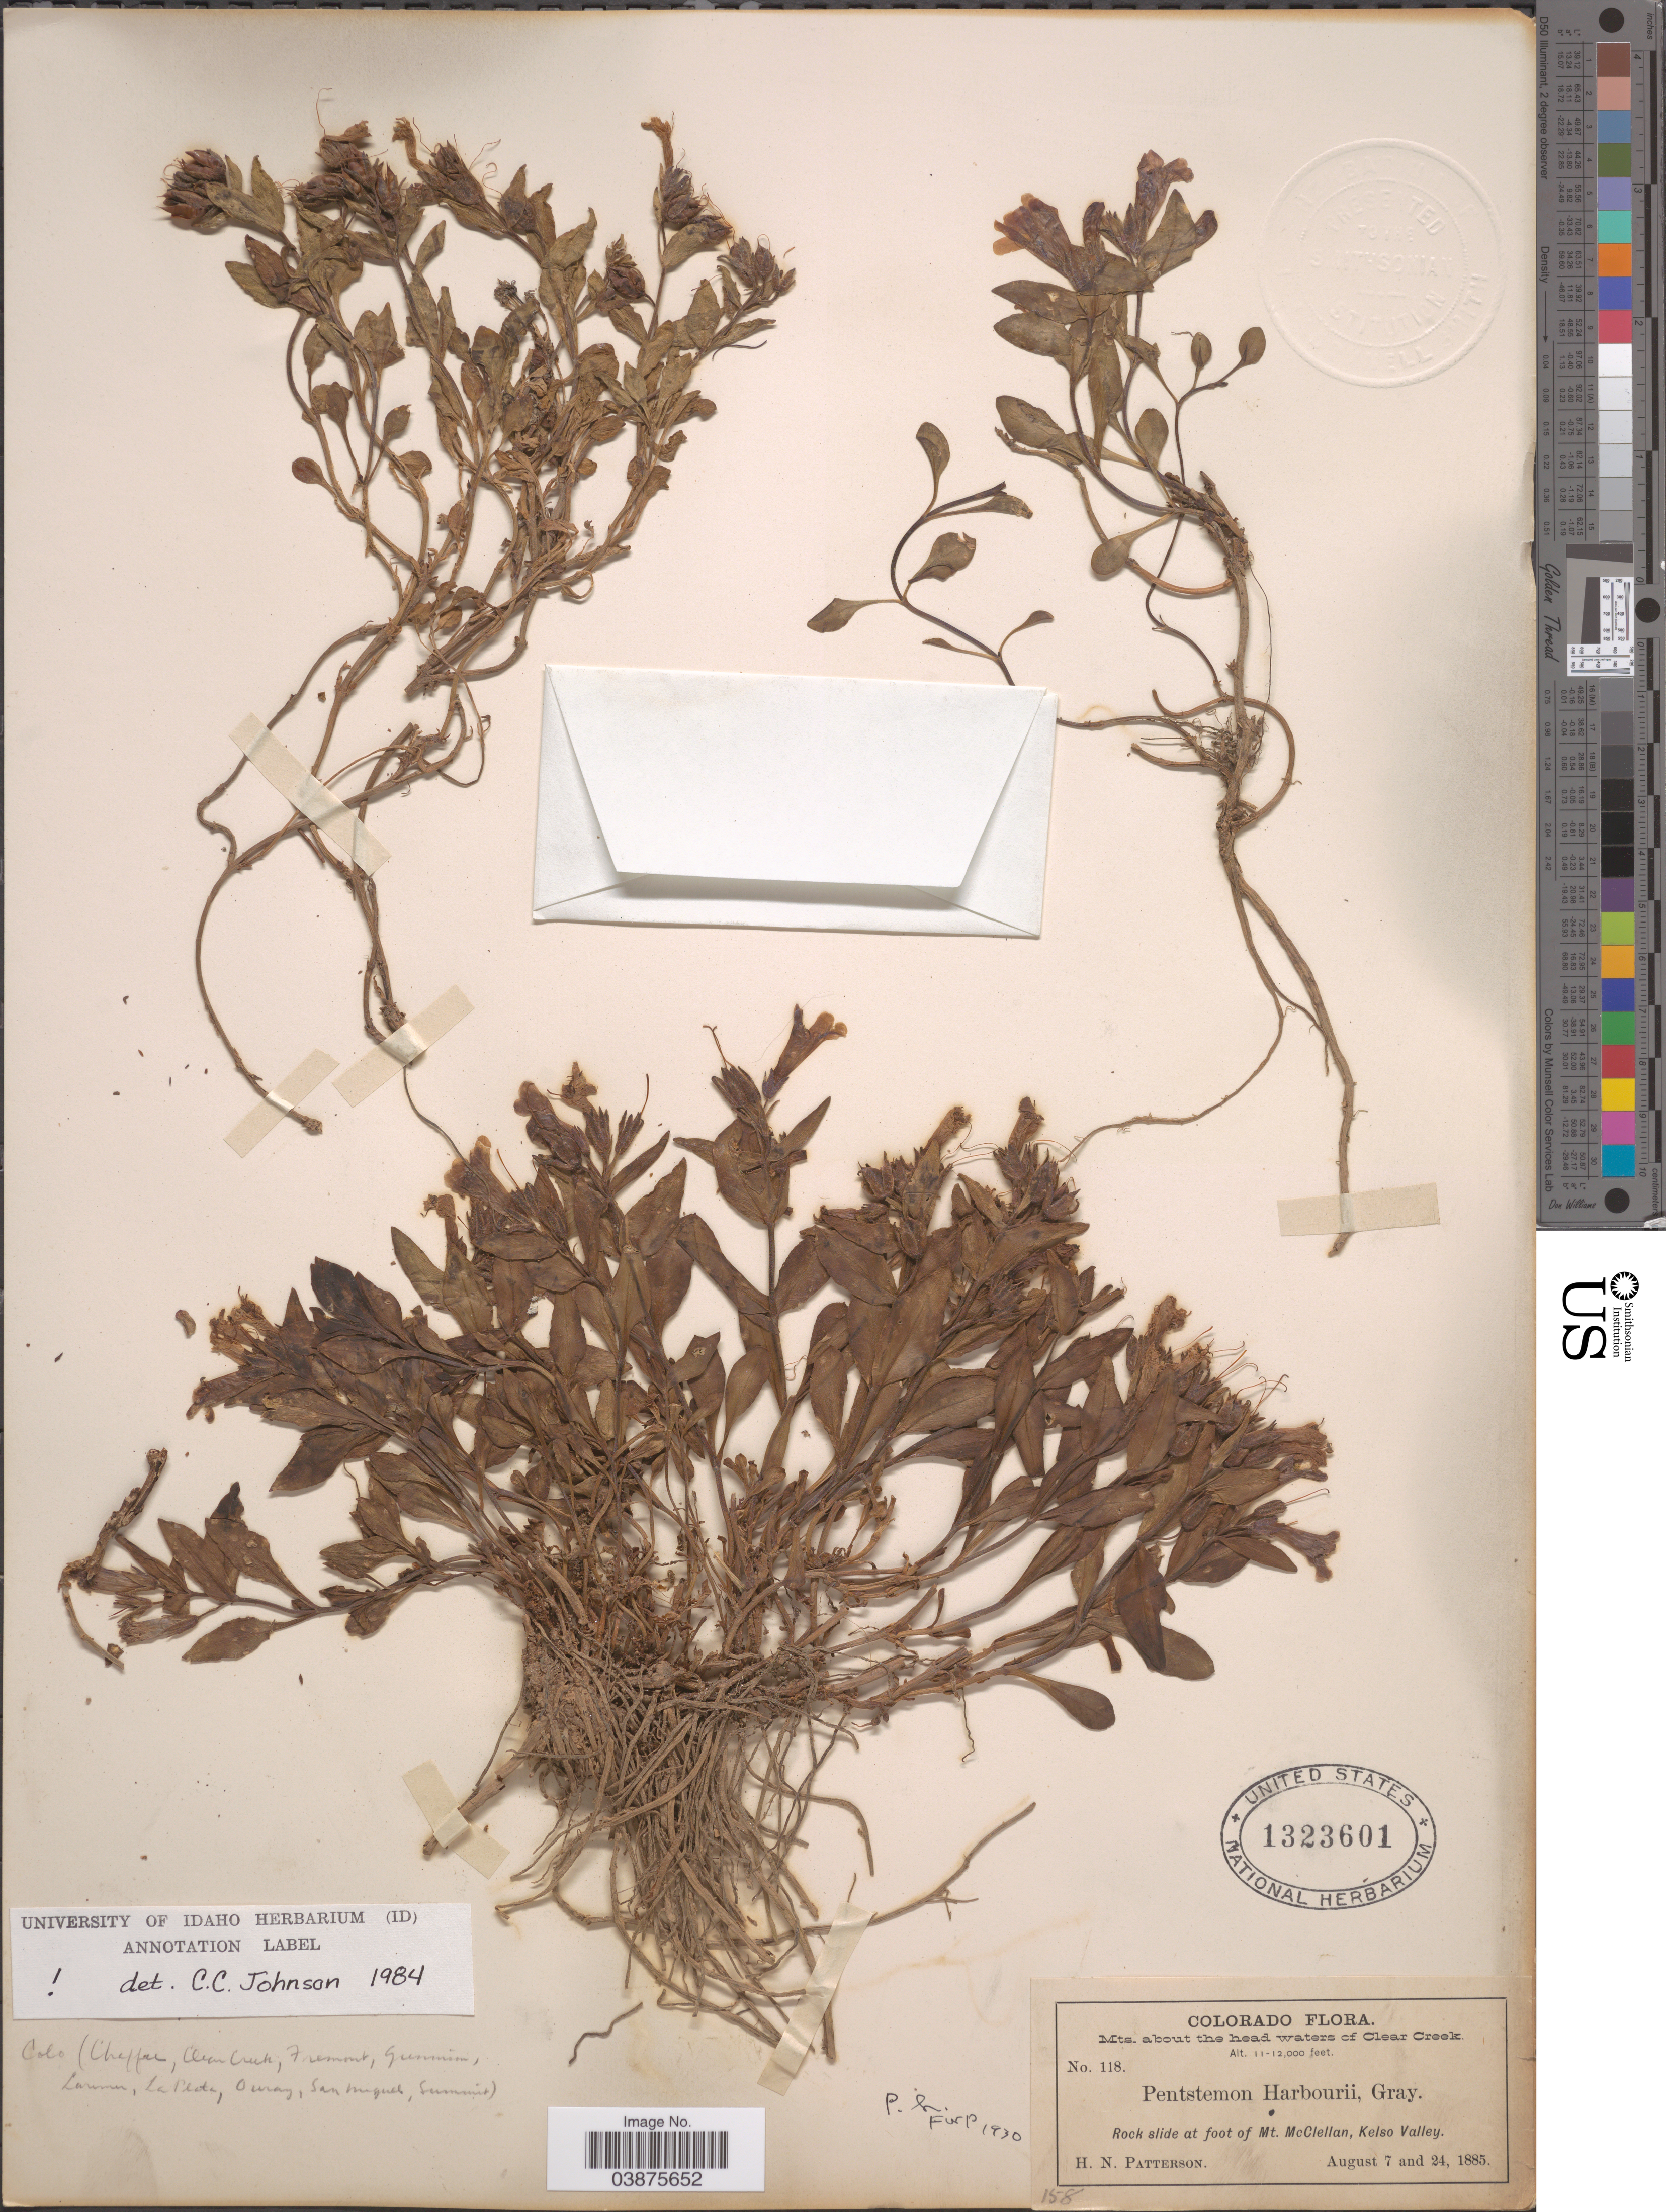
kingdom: Plantae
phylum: Tracheophyta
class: Magnoliopsida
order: Lamiales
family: Plantaginaceae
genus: Penstemon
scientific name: Penstemon harbourii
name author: A. Gray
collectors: H. N. Patterson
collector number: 118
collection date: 1885-08-07/1885-08-24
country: United States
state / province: Colorado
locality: Mts. about the head waters of Clear Creek. Rock slide at foot of Mt. McClellan, Kelso Valley.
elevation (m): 3353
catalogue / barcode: US 1323601